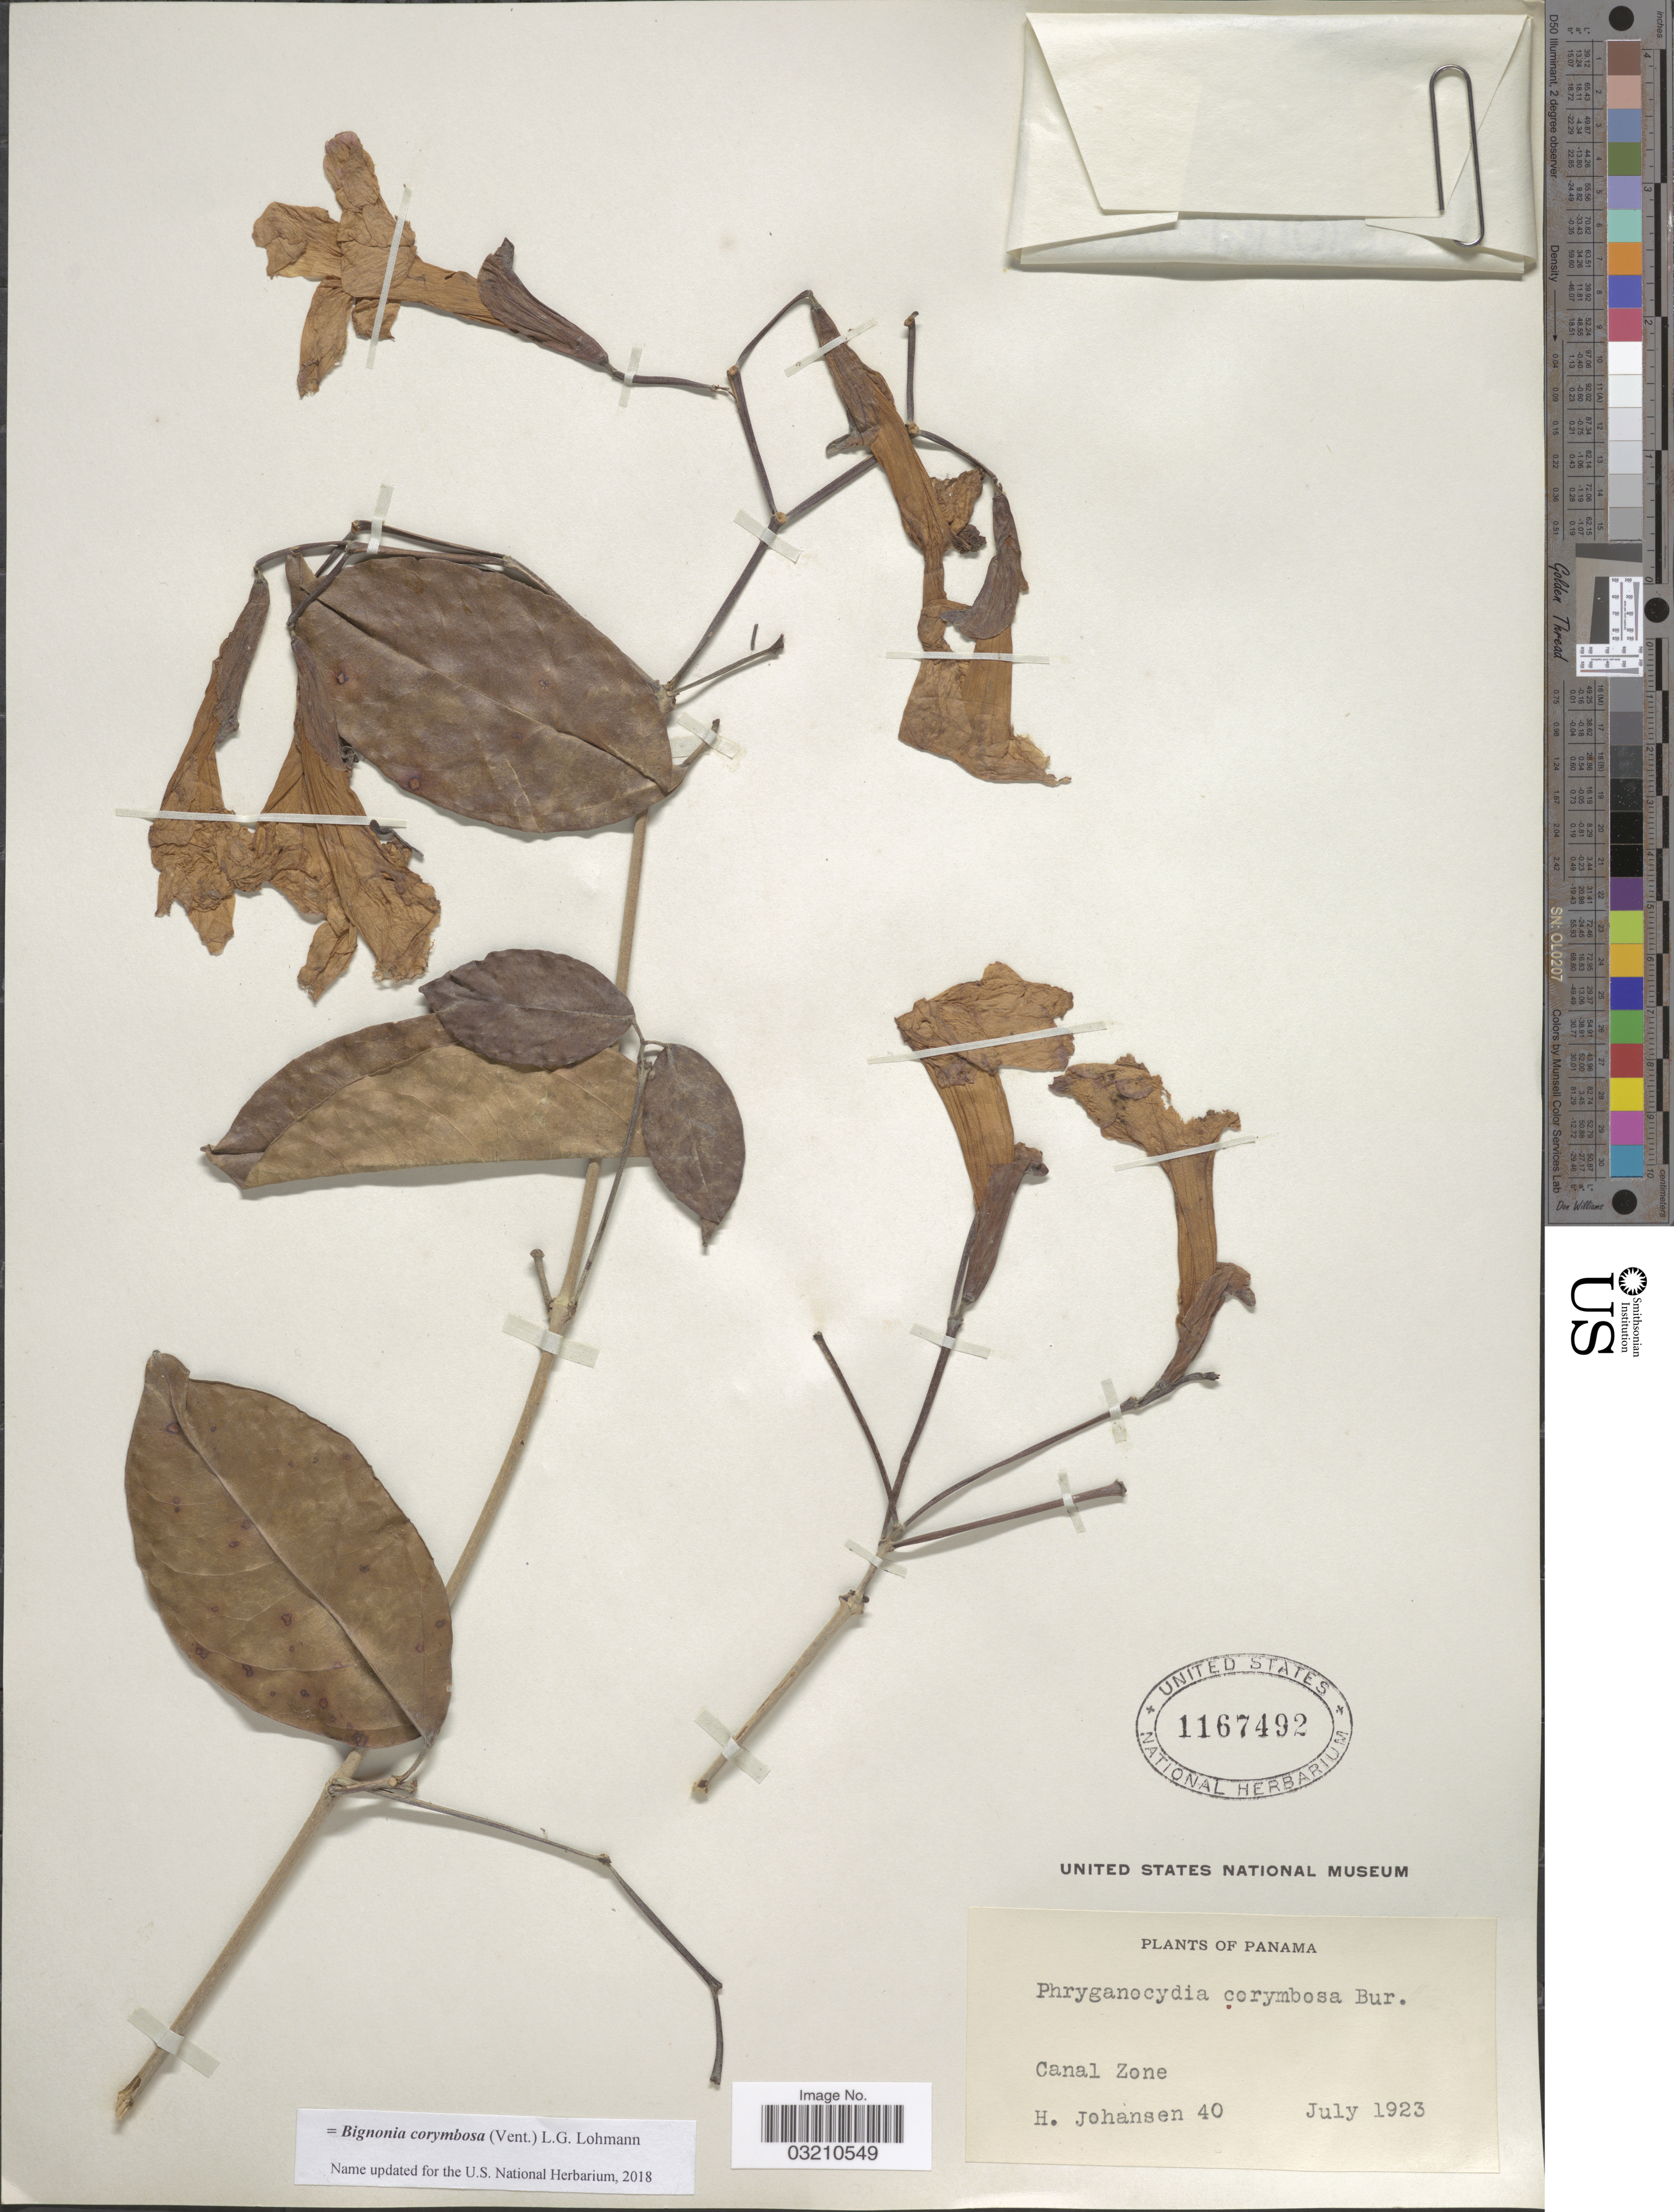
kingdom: Plantae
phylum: Tracheophyta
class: Magnoliopsida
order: Lamiales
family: Bignoniaceae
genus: Bignonia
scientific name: Bignonia corymbosa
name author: (Vent.) L.G. Lohmann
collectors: H. Johansen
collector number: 40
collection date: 1923-07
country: Panama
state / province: Colón / Panamá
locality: Canal Zone.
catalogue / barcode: US 1167492